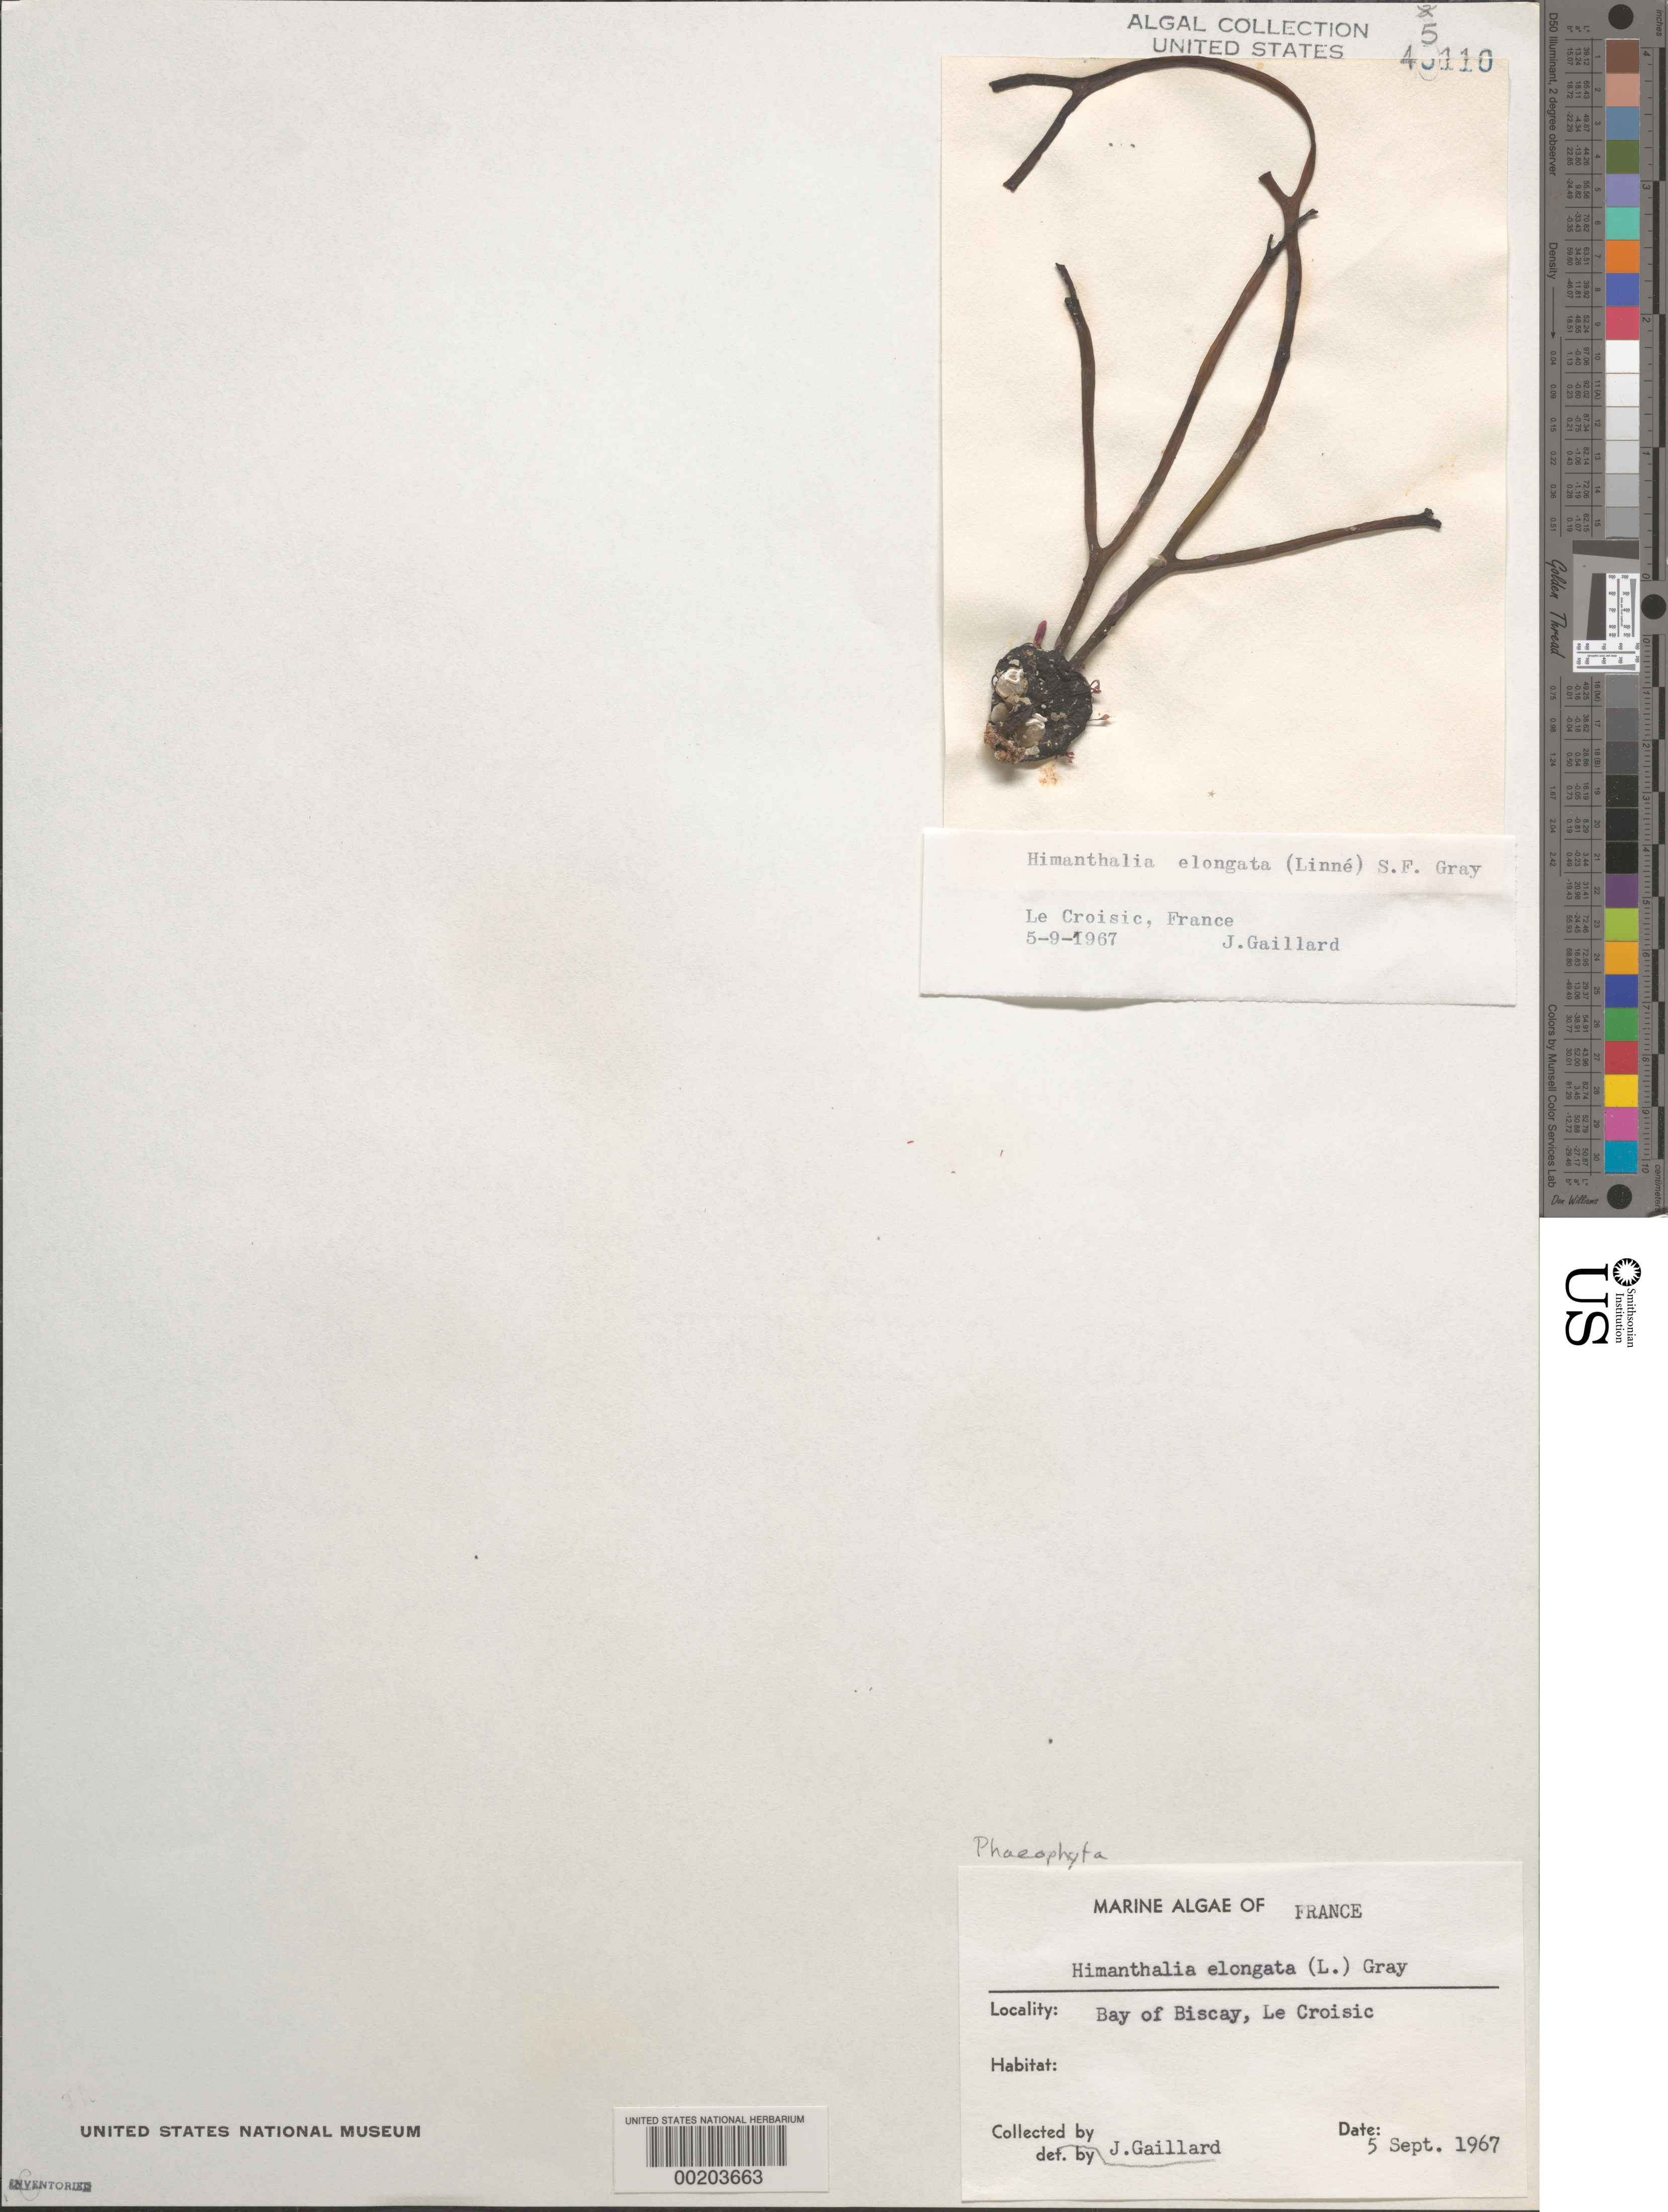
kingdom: Chromista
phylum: Ochrophyta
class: Phaeophyceae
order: Fucales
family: Himanthaliaceae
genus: Himanthalia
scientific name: Himanthalia elongata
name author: (L.) S.F. Gray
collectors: J. Gaillard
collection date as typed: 05 Sep 1967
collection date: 1967-09-05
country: France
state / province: Pays de la Loire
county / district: Loire-Atlantique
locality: Le Croisic, Bay of Biscay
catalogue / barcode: US 45110